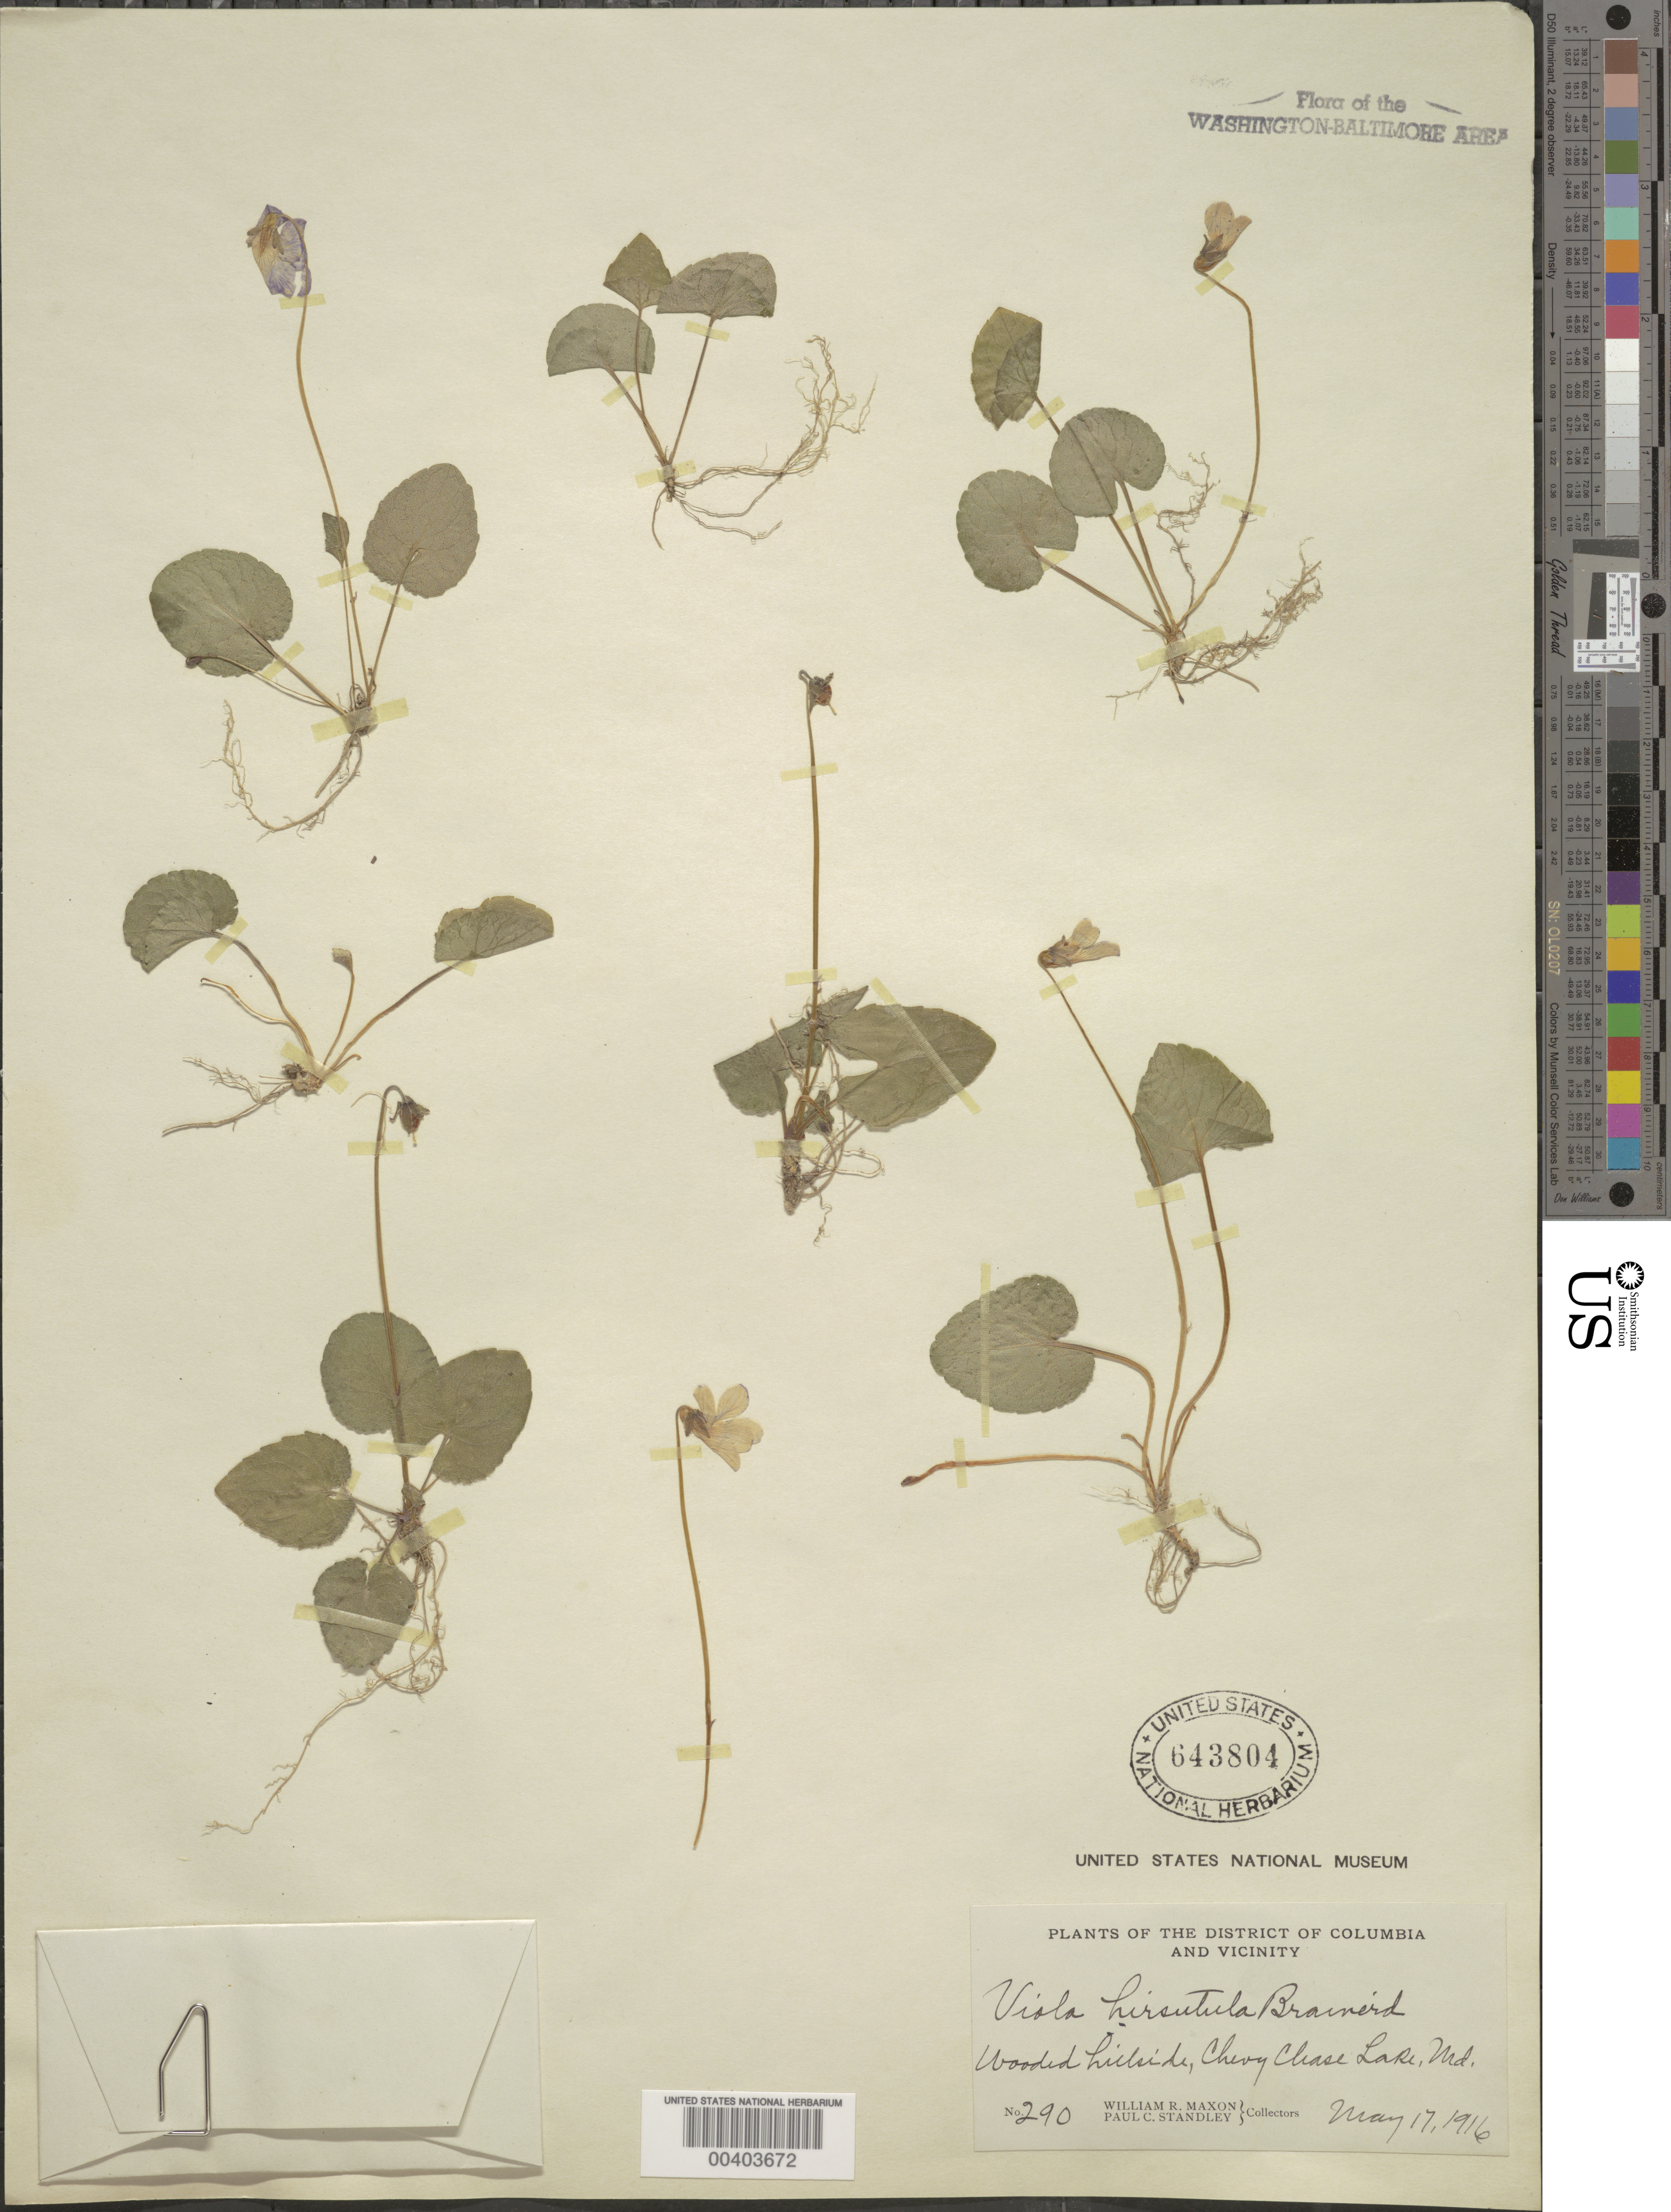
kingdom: Plantae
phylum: Tracheophyta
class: Magnoliopsida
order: Malpighiales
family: Violaceae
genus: Viola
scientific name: Viola hirsutula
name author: Brainerd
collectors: W. R. Maxon & P. C. Standley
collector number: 290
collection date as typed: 17 May 1916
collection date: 1916-05-17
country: United States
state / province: Maryland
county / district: Montgomery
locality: Chevy Chase Lake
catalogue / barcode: US 643804